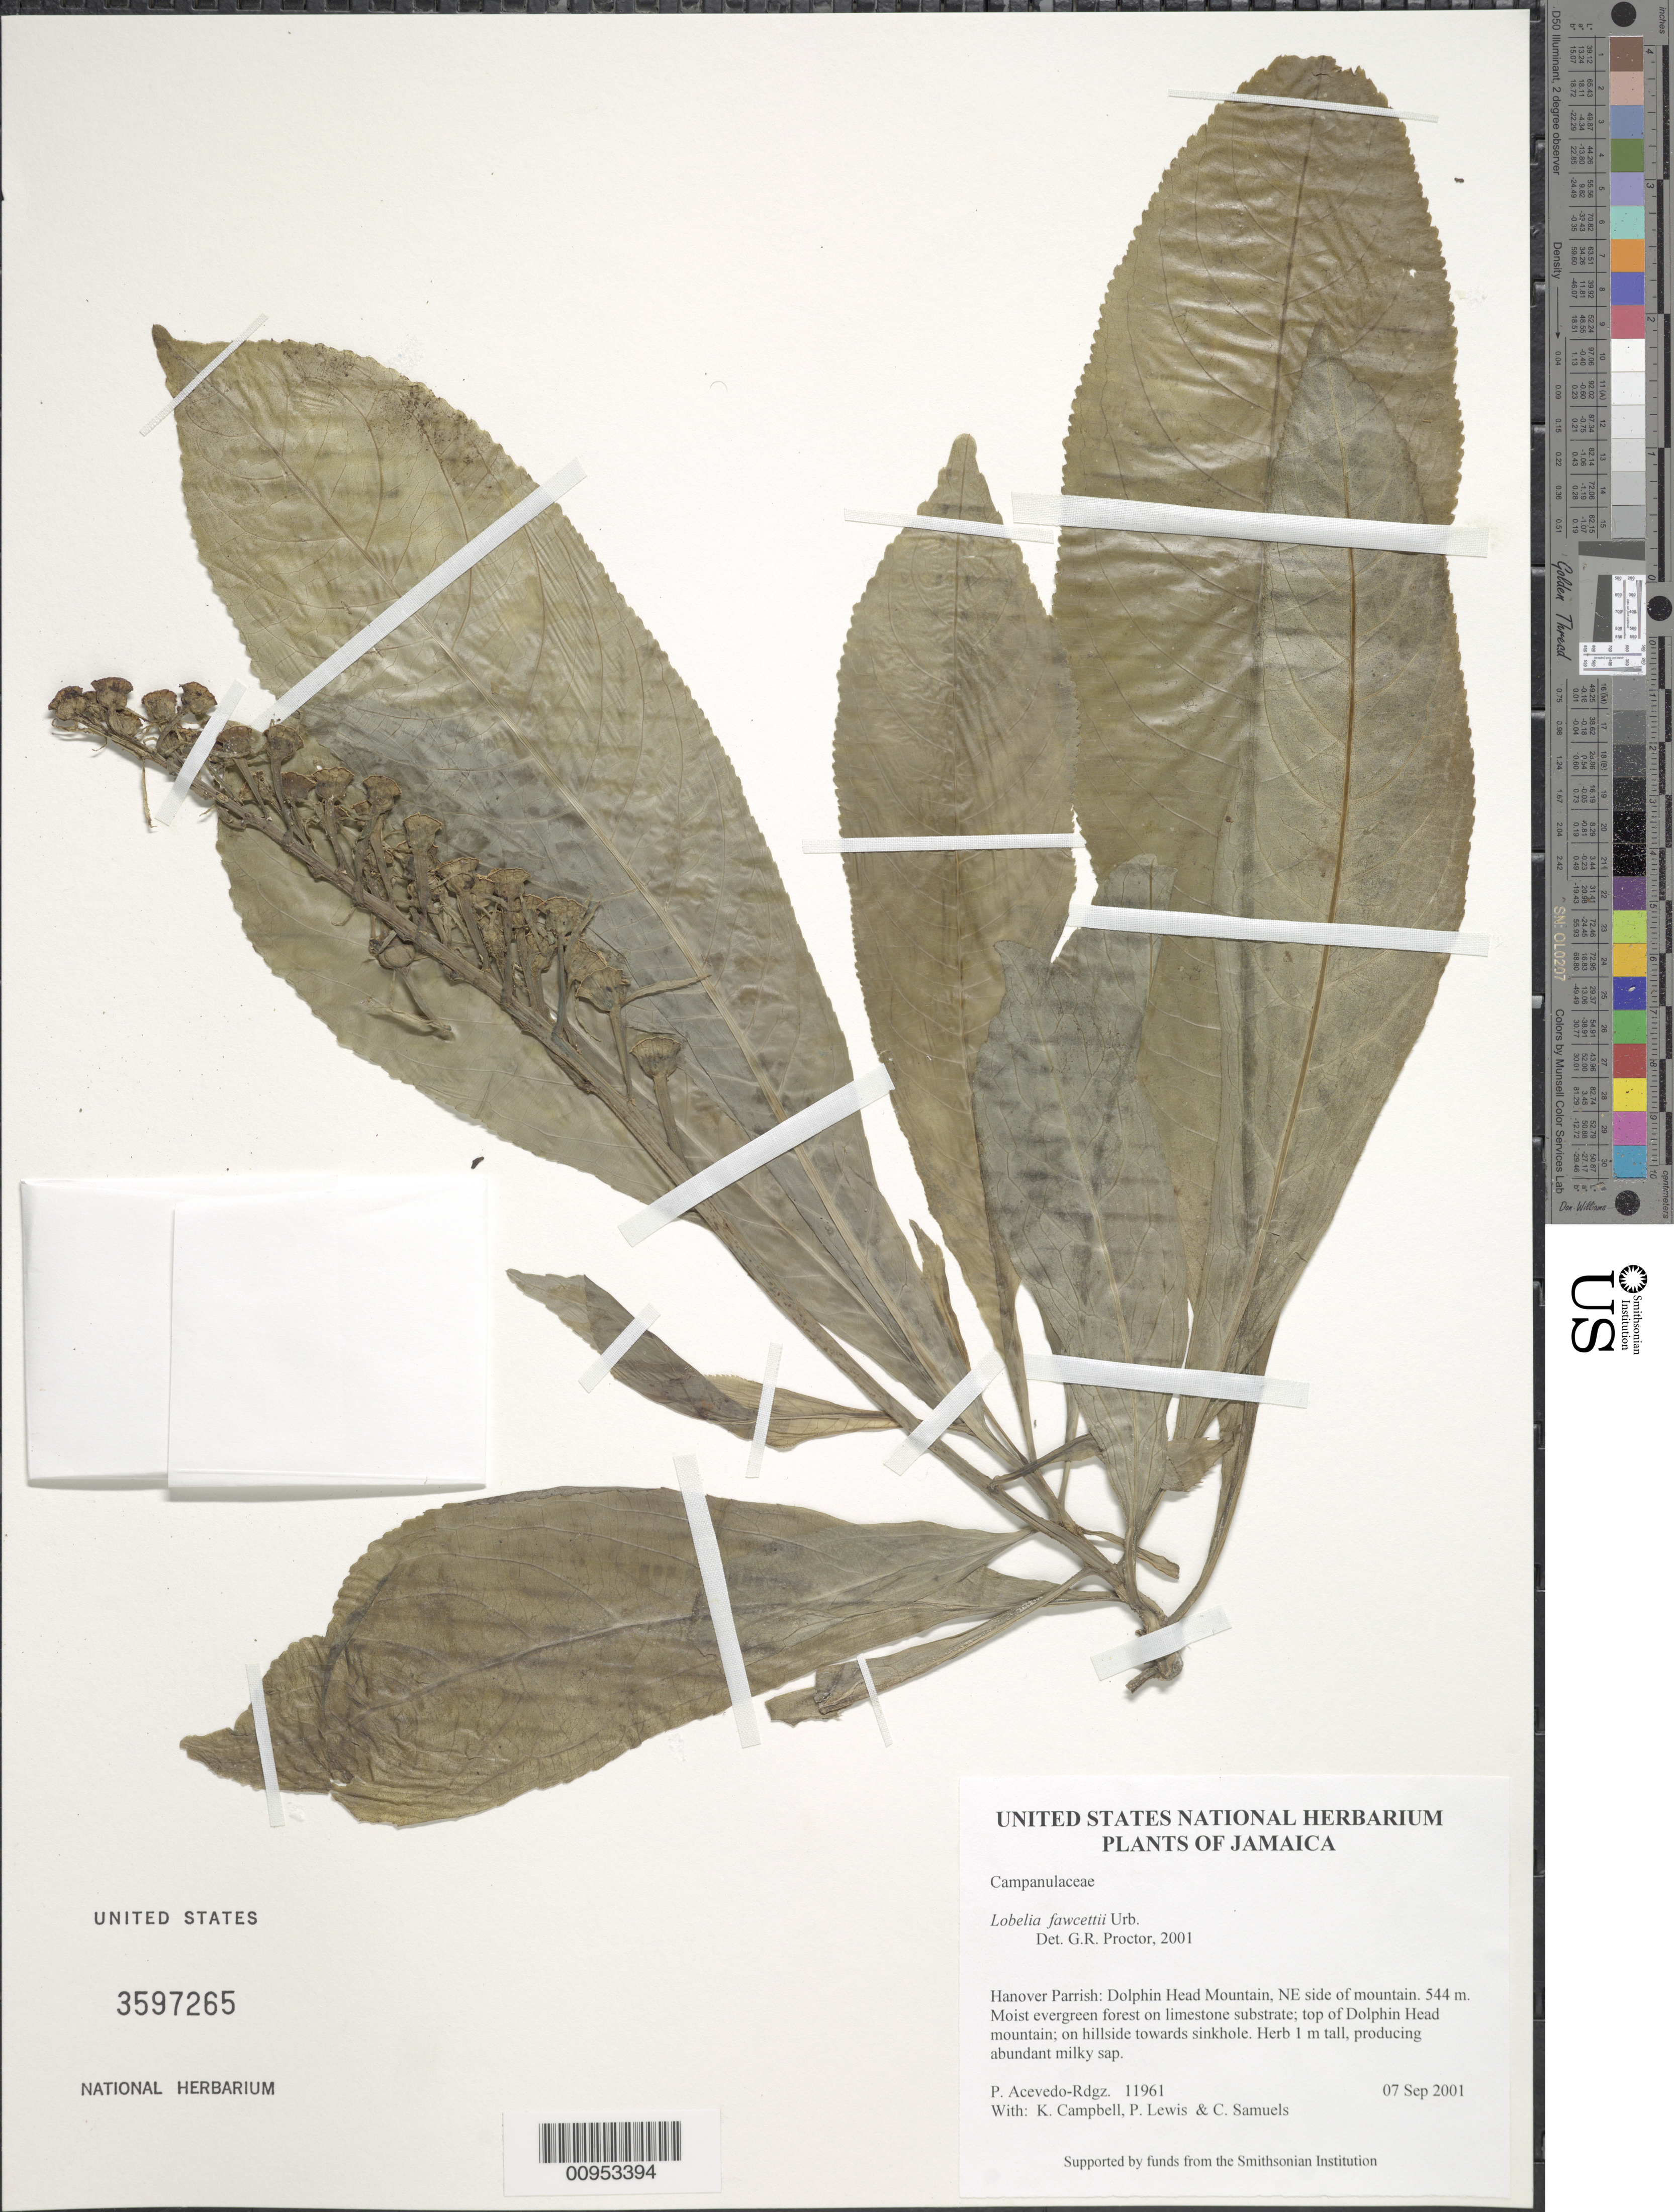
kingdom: Plantae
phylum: Tracheophyta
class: Magnoliopsida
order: Asterales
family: Campanulaceae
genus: Lobelia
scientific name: Lobelia fawcettii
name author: Urb.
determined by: Proctor, G. R.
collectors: P. Acevedo-Rodr., K. Campbell, P. Lewis & C. Samuels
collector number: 11961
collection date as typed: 07 Sep 2001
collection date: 2001-09-07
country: Jamaica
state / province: Hanover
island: Jamaica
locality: Dolphin Head Mountain, NE side of mountain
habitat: Moist evergreen forest on limestone substrate; top of Dolphin Head mountain; on hillside toward sinkhole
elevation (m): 544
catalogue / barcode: US 3597265